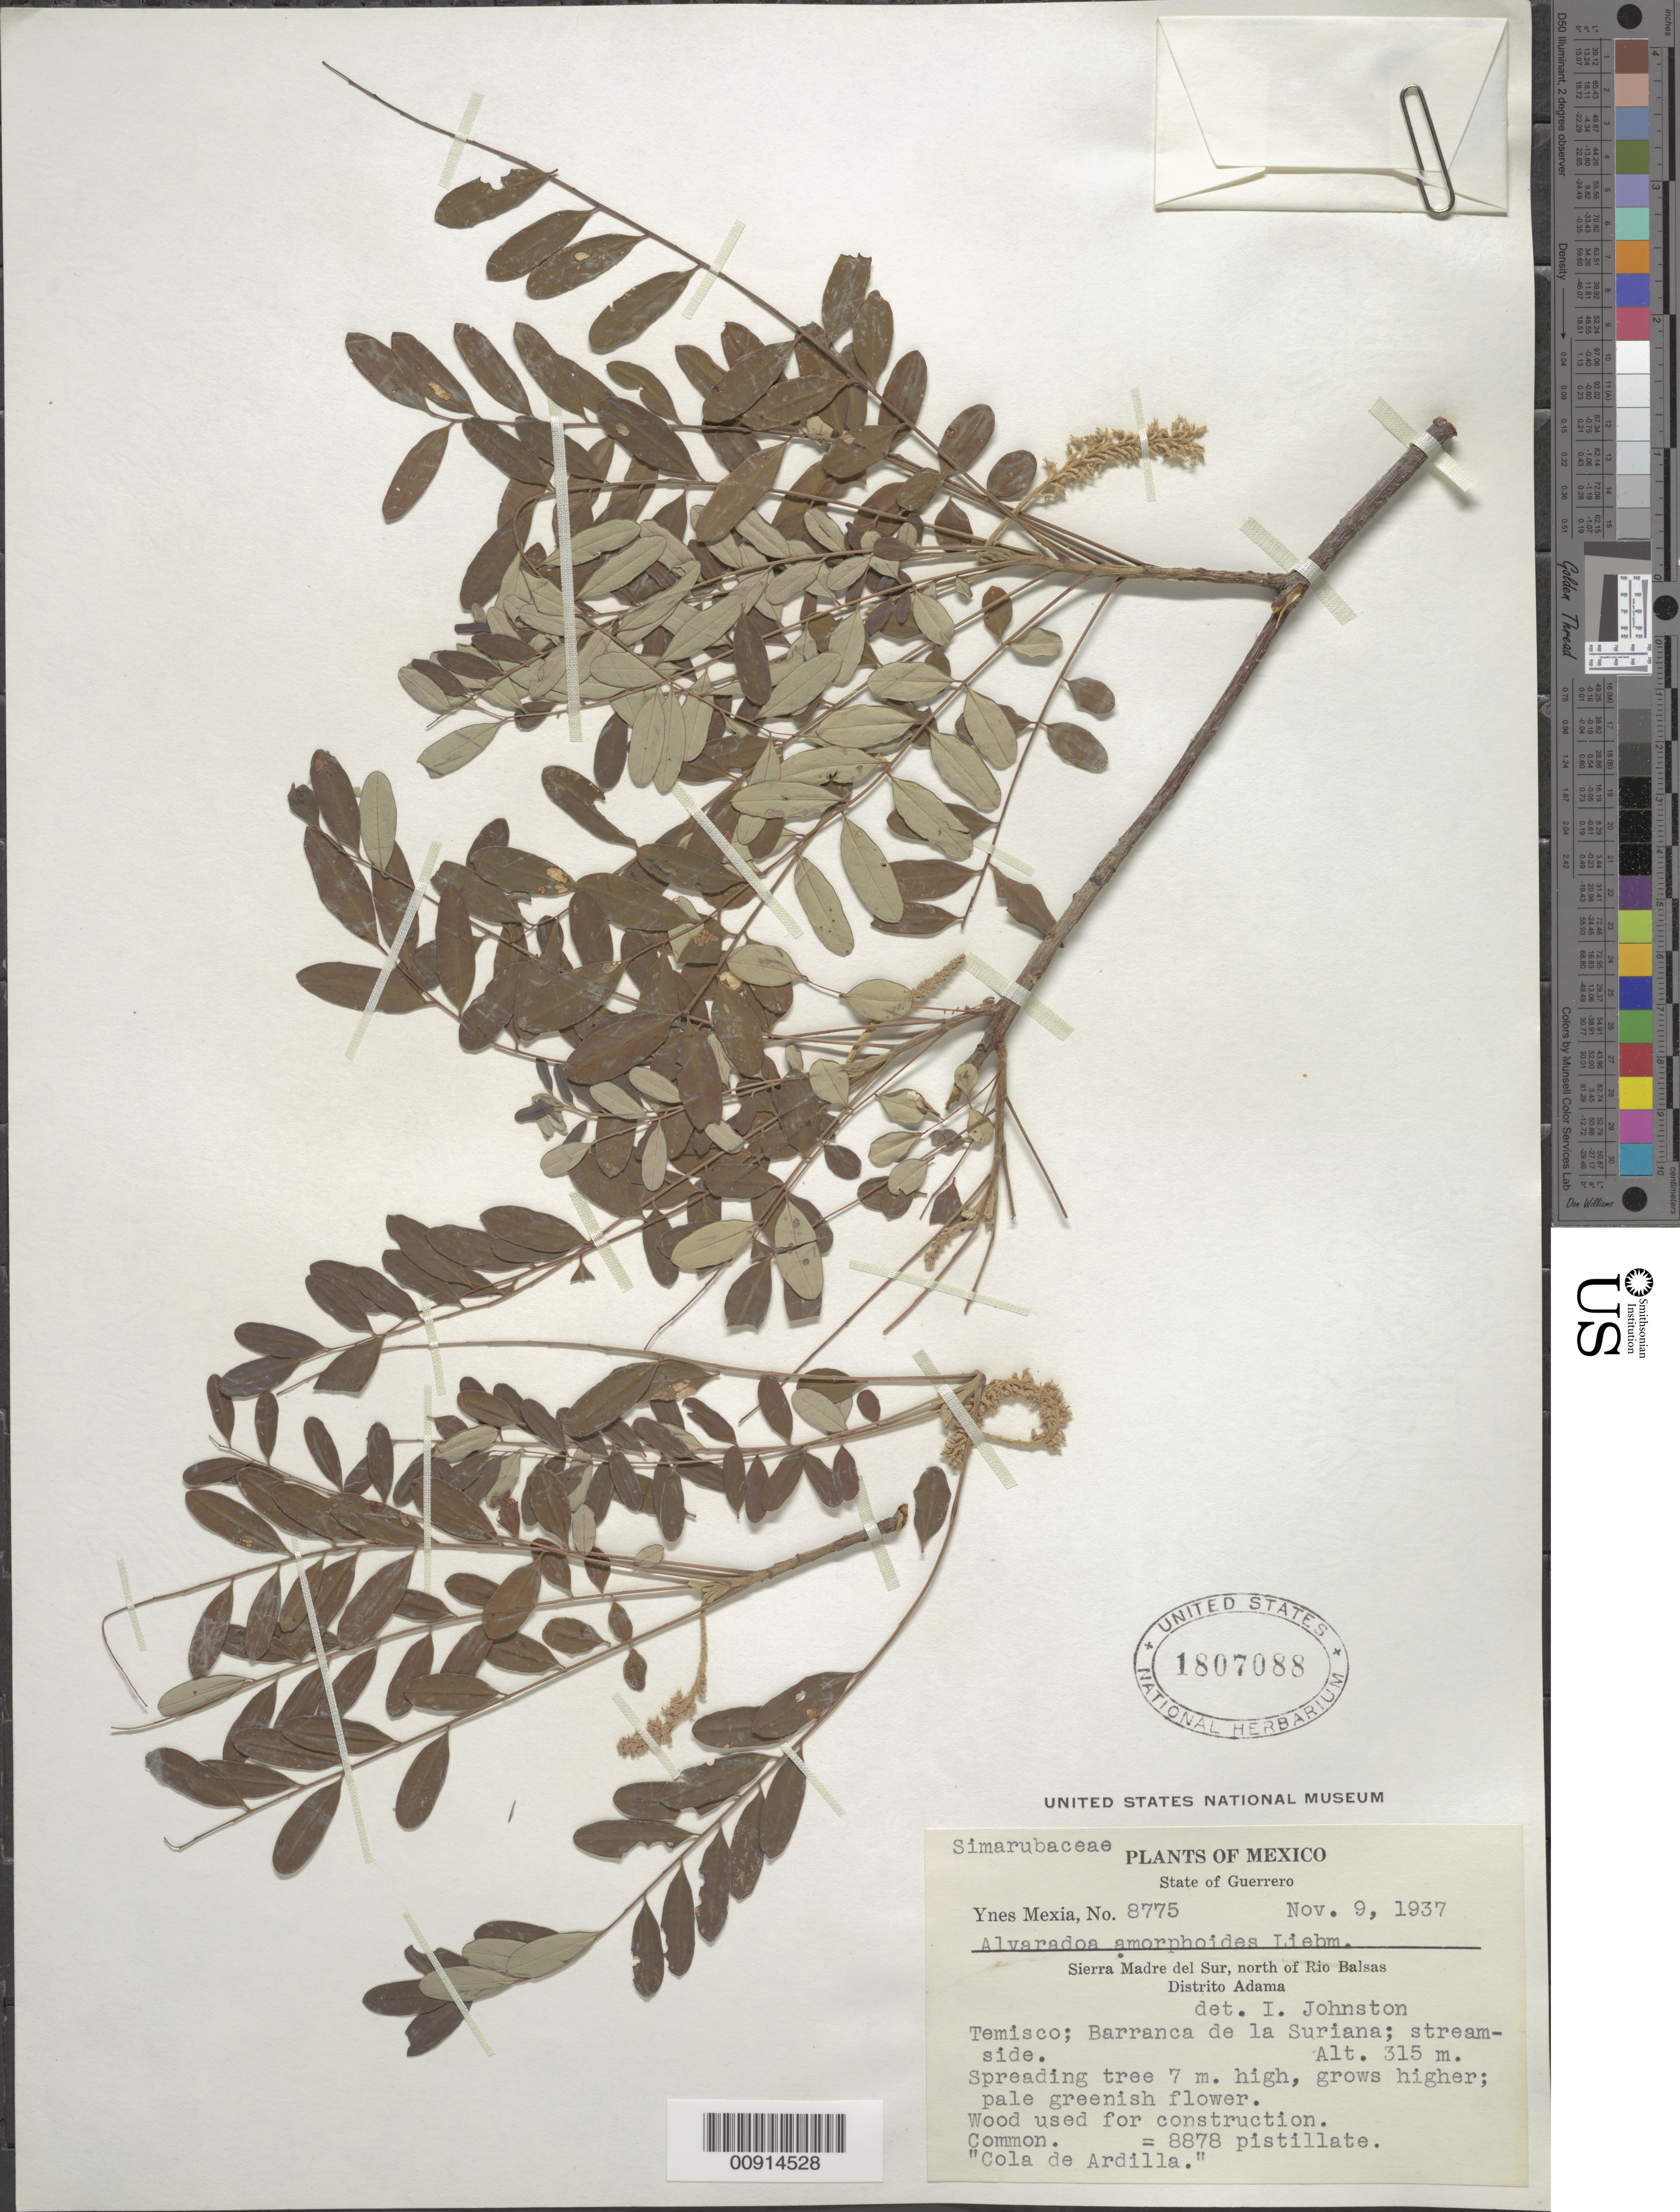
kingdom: Plantae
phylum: Tracheophyta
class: Magnoliopsida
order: Picramniales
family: Picramniaceae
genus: Alvaradoa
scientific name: Alvaradoa amorphoides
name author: Liebm.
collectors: Y. Mexia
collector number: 8775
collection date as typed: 09 Nov 1937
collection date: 1937-11-09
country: Mexico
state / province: Guerrero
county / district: Adama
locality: Temisco; Barranca de la Suriana. Sierra Madre del Sur, north of Río Balsas. Distrito Adama, State of Guerrero.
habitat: Streamside.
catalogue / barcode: US 1807088